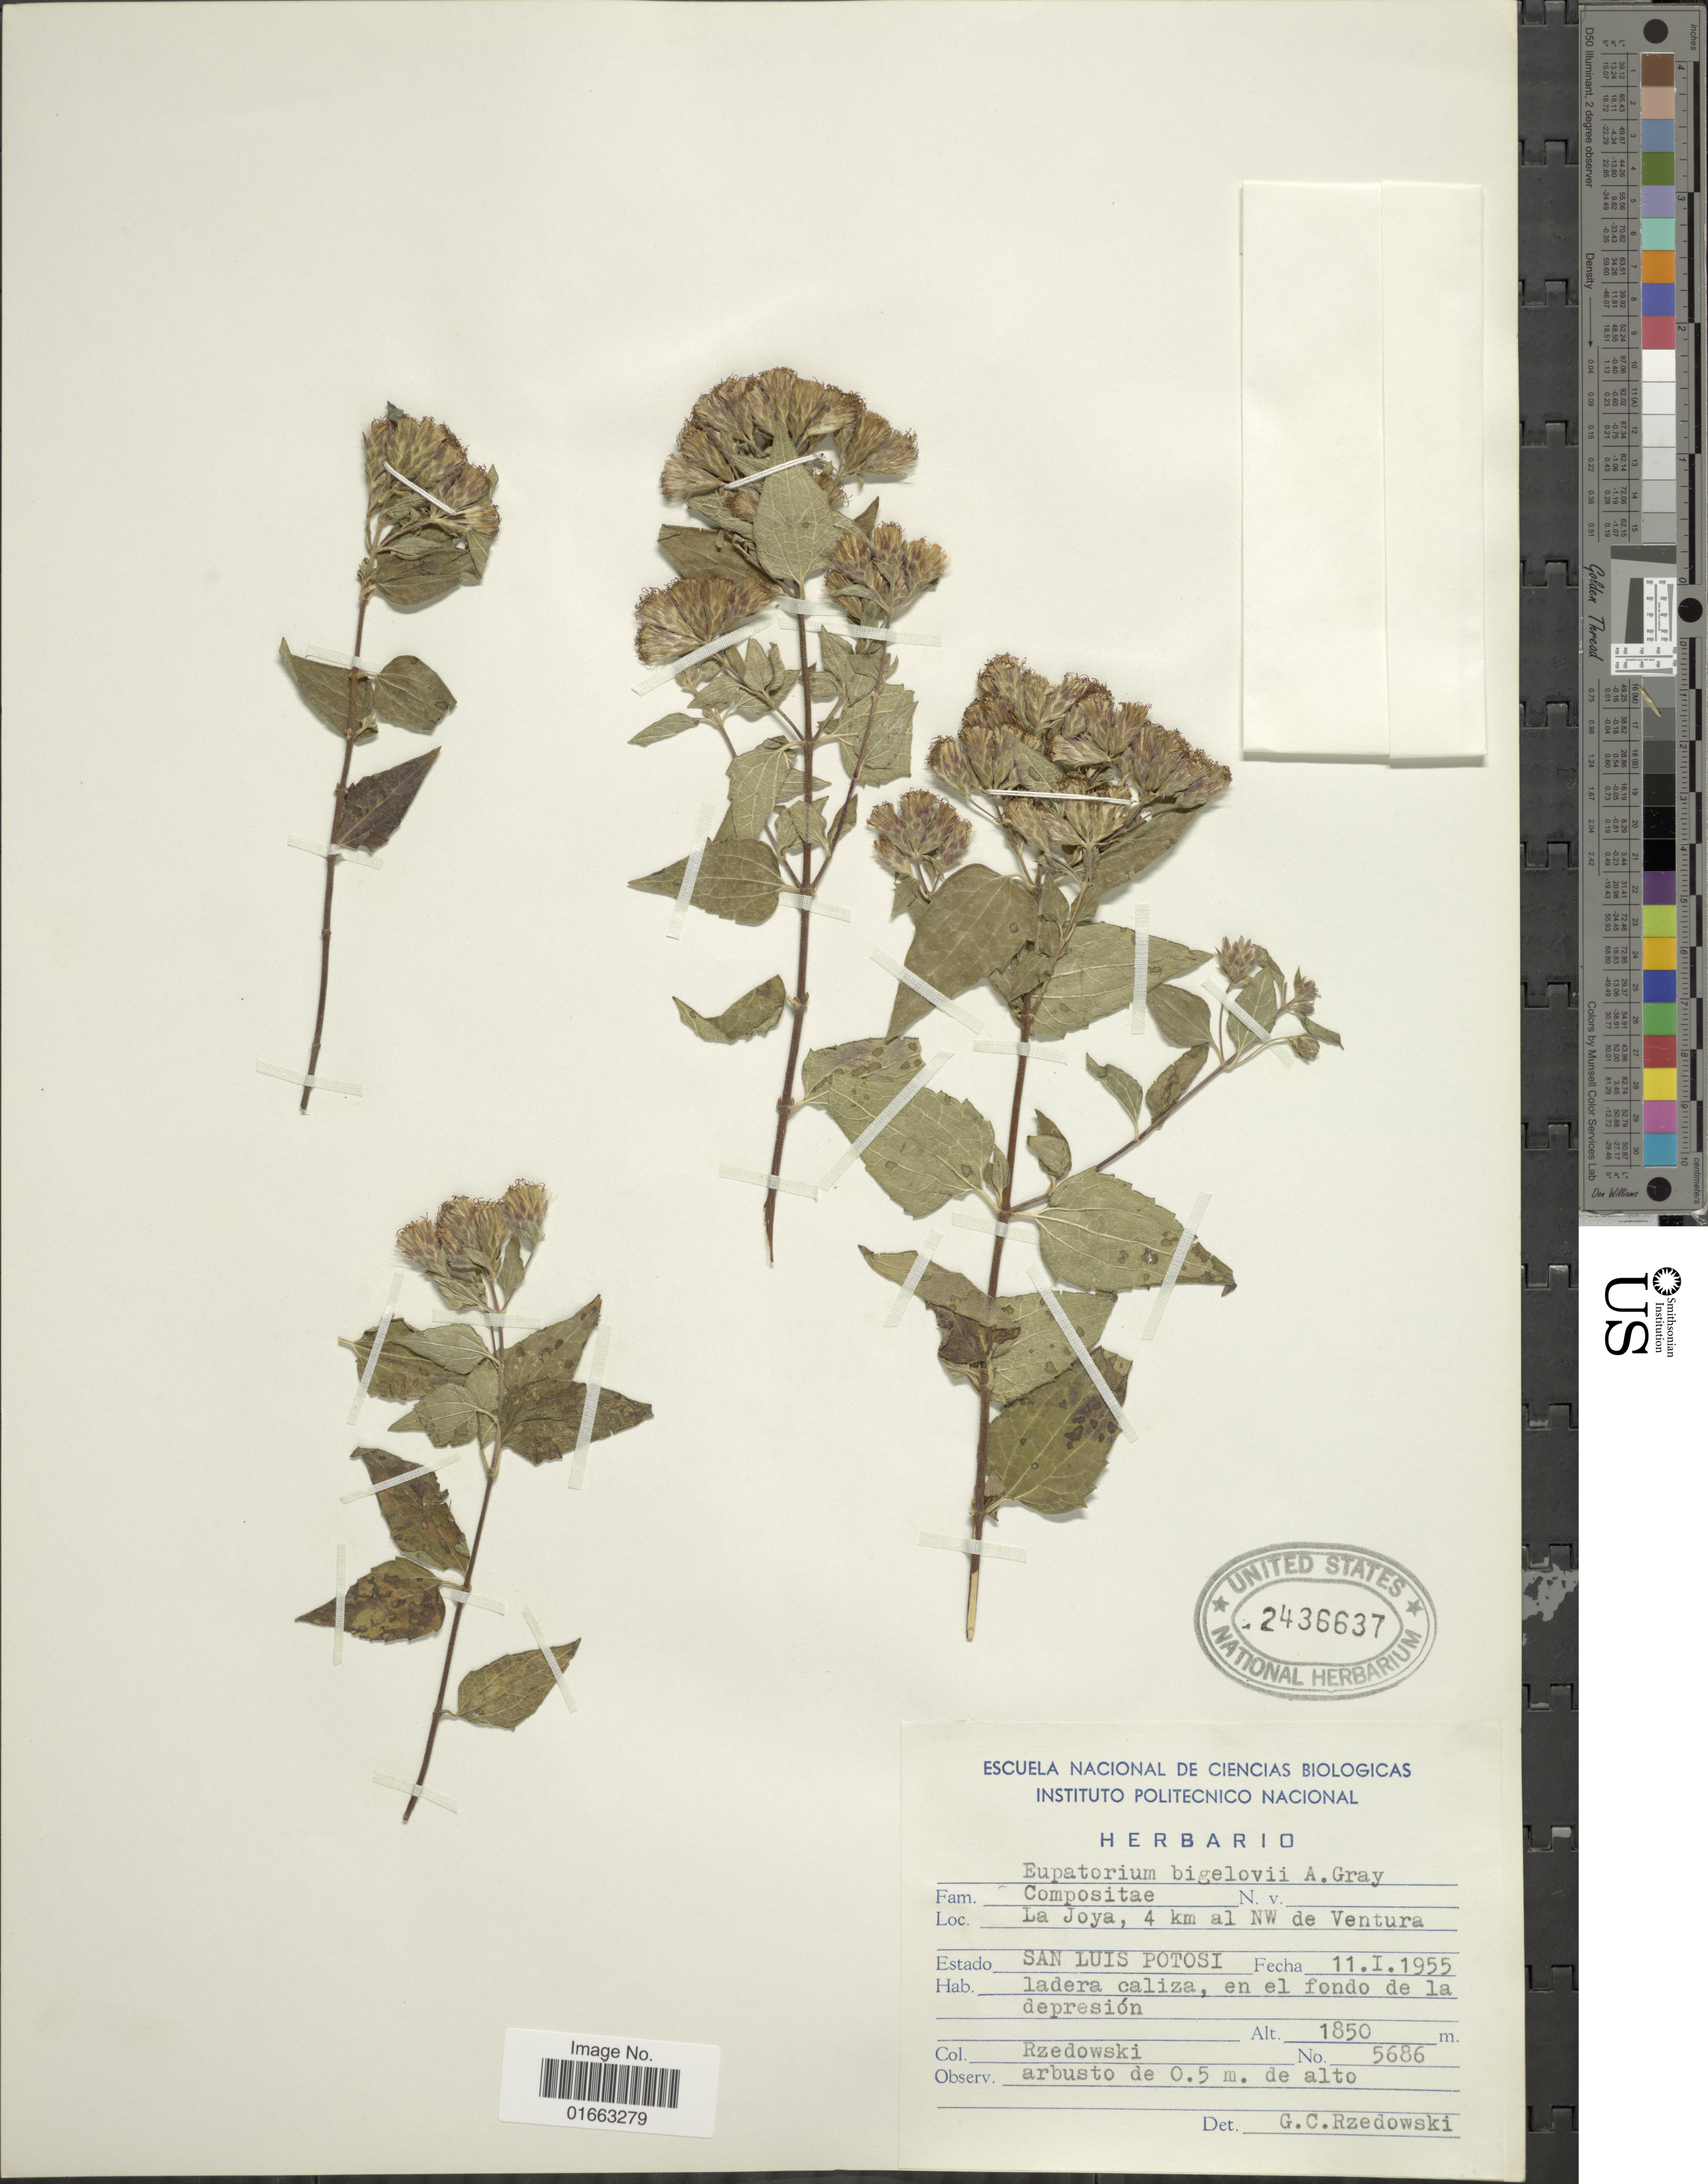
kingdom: Plantae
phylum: Tracheophyta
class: Magnoliopsida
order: Asterales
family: Asteraceae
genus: Viereckia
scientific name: Viereckia tamaulipasensis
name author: R.M. King & H. Rob.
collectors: Rzedowski, --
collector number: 5686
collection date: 1955-01-11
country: Mexico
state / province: San Luis Potosí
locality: La Joya, 4 km al NW de Ventura, ladera caliza, en el fondo de la depresión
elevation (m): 1850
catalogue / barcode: US 2436637